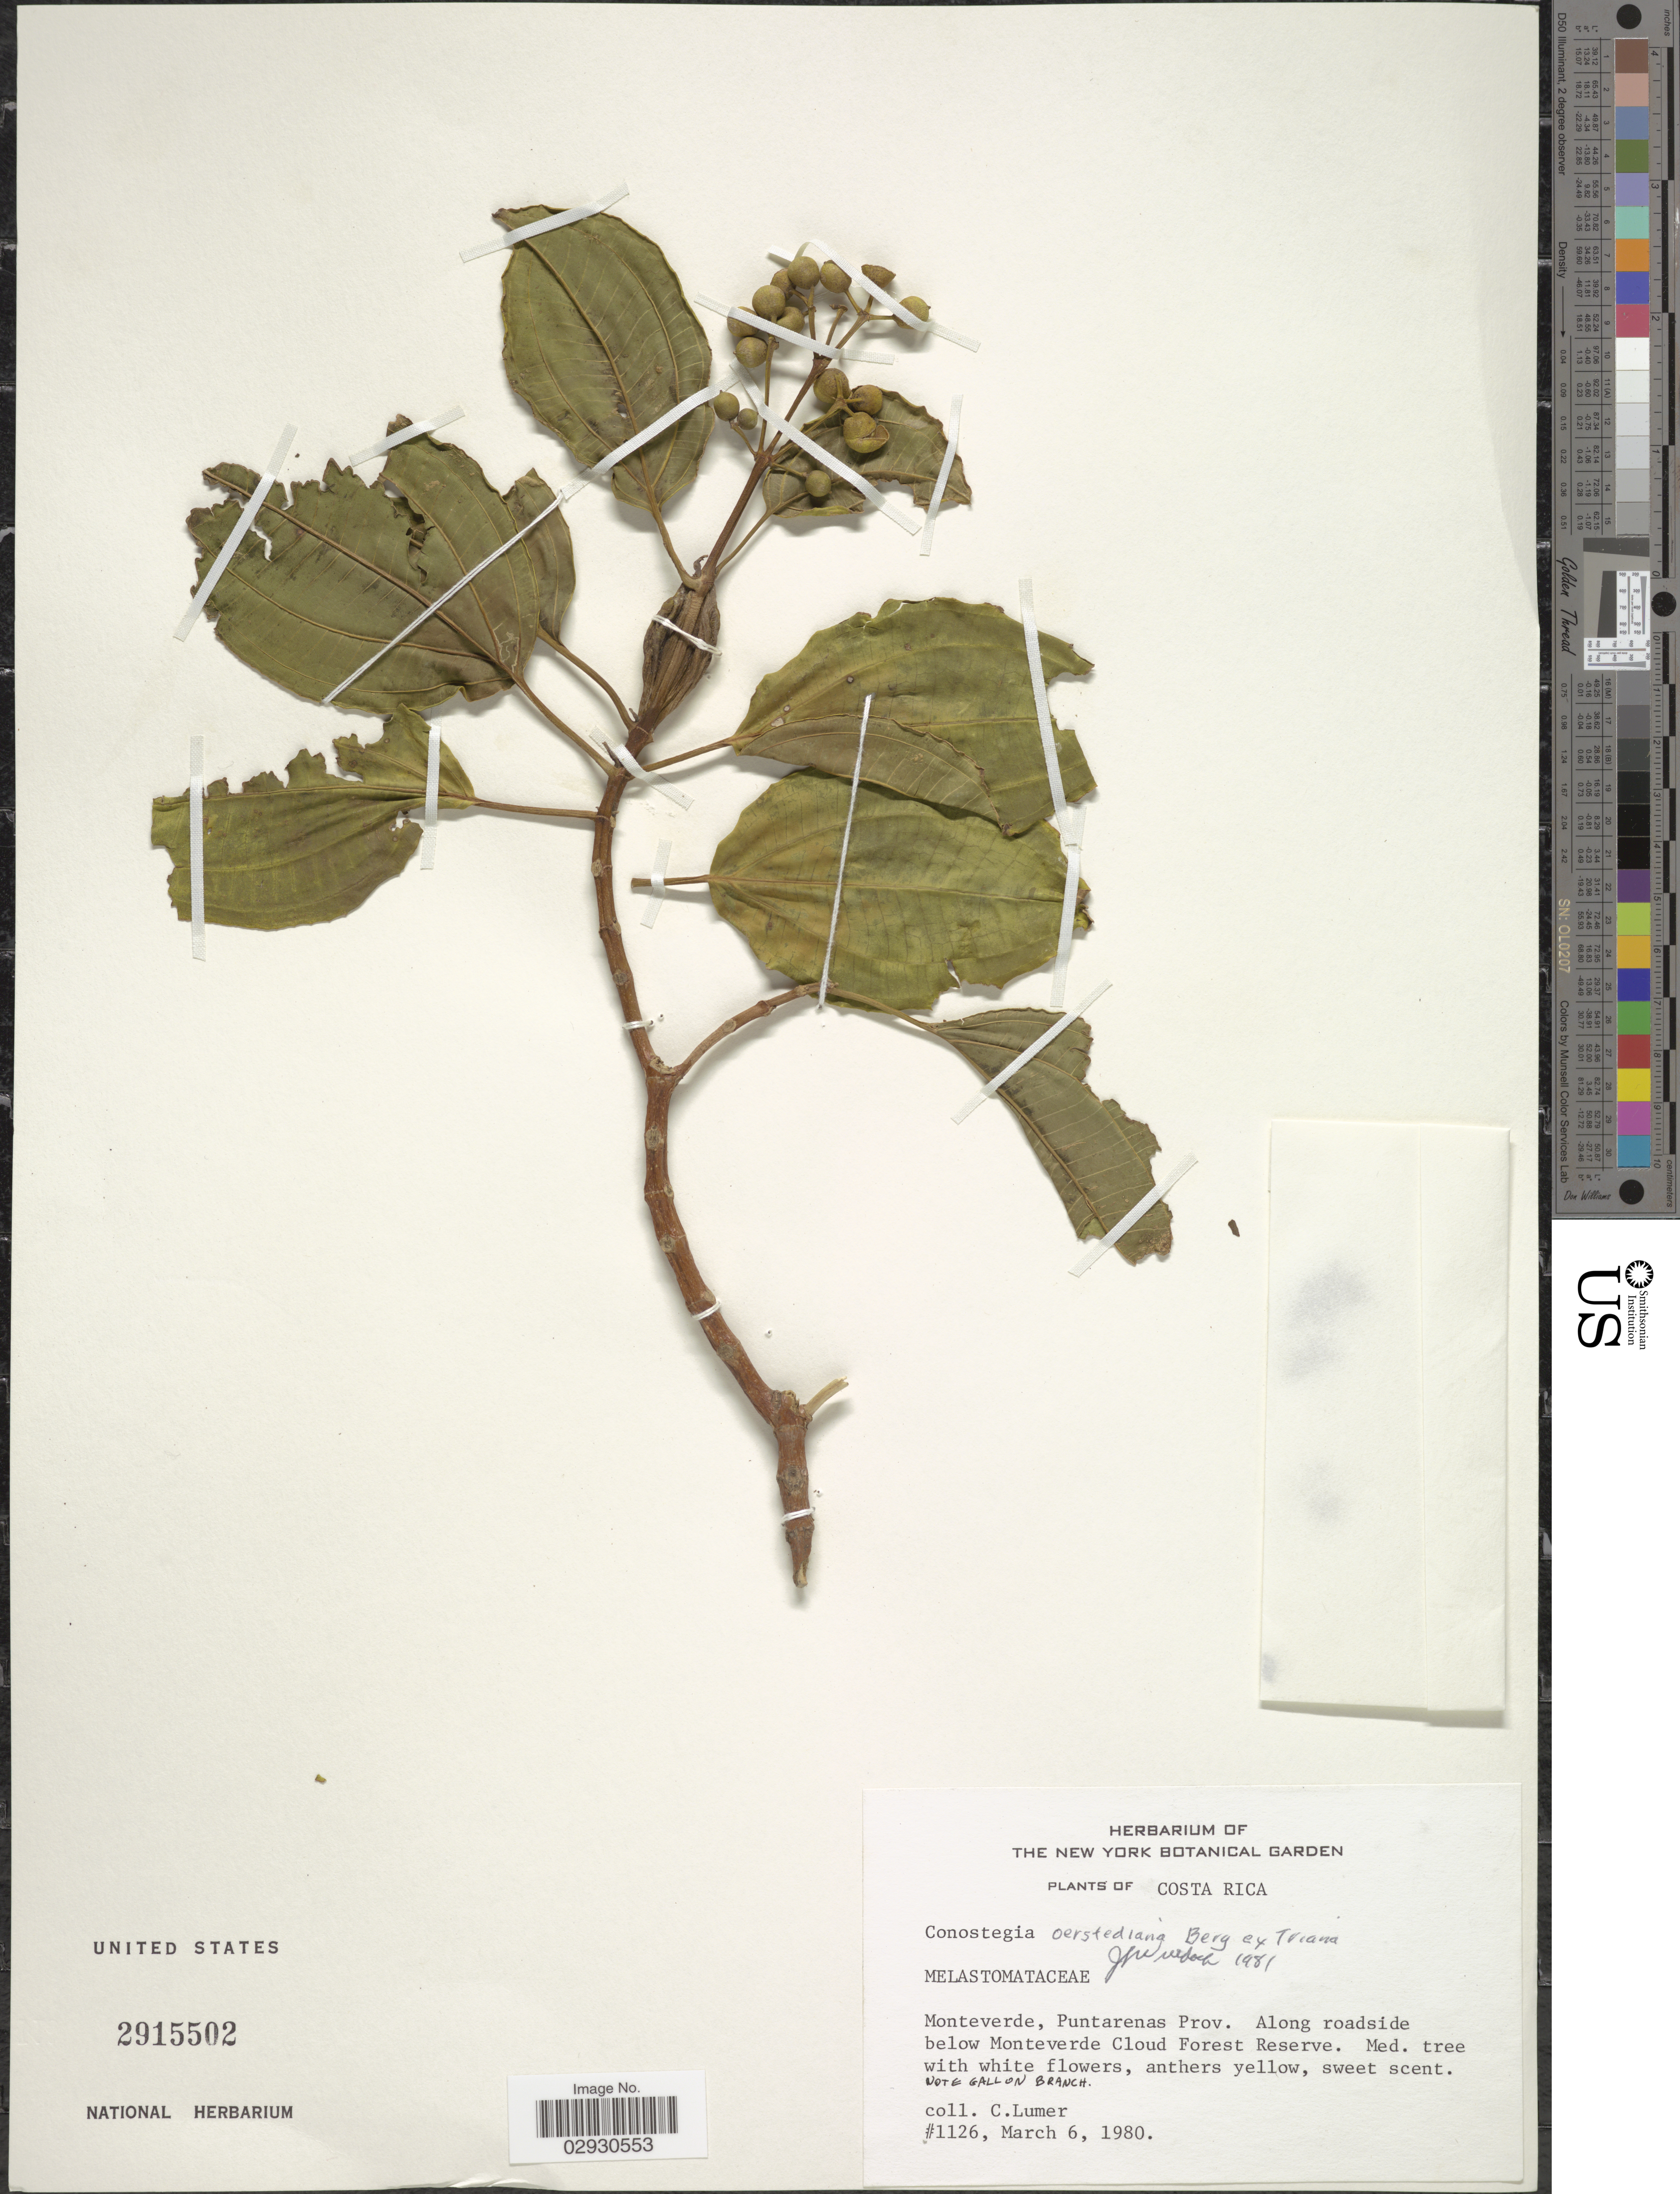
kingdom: Plantae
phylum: Tracheophyta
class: Magnoliopsida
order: Myrtales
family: Melastomataceae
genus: Conostegia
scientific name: Conostegia oerstediana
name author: O. Berg ex Triana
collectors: C. Lumer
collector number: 1126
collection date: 1980-03-06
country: Costa Rica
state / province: Puntarenas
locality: Monteverde, Along roadside below Monteverde Cloud Forest Reserve.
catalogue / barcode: US 2915502